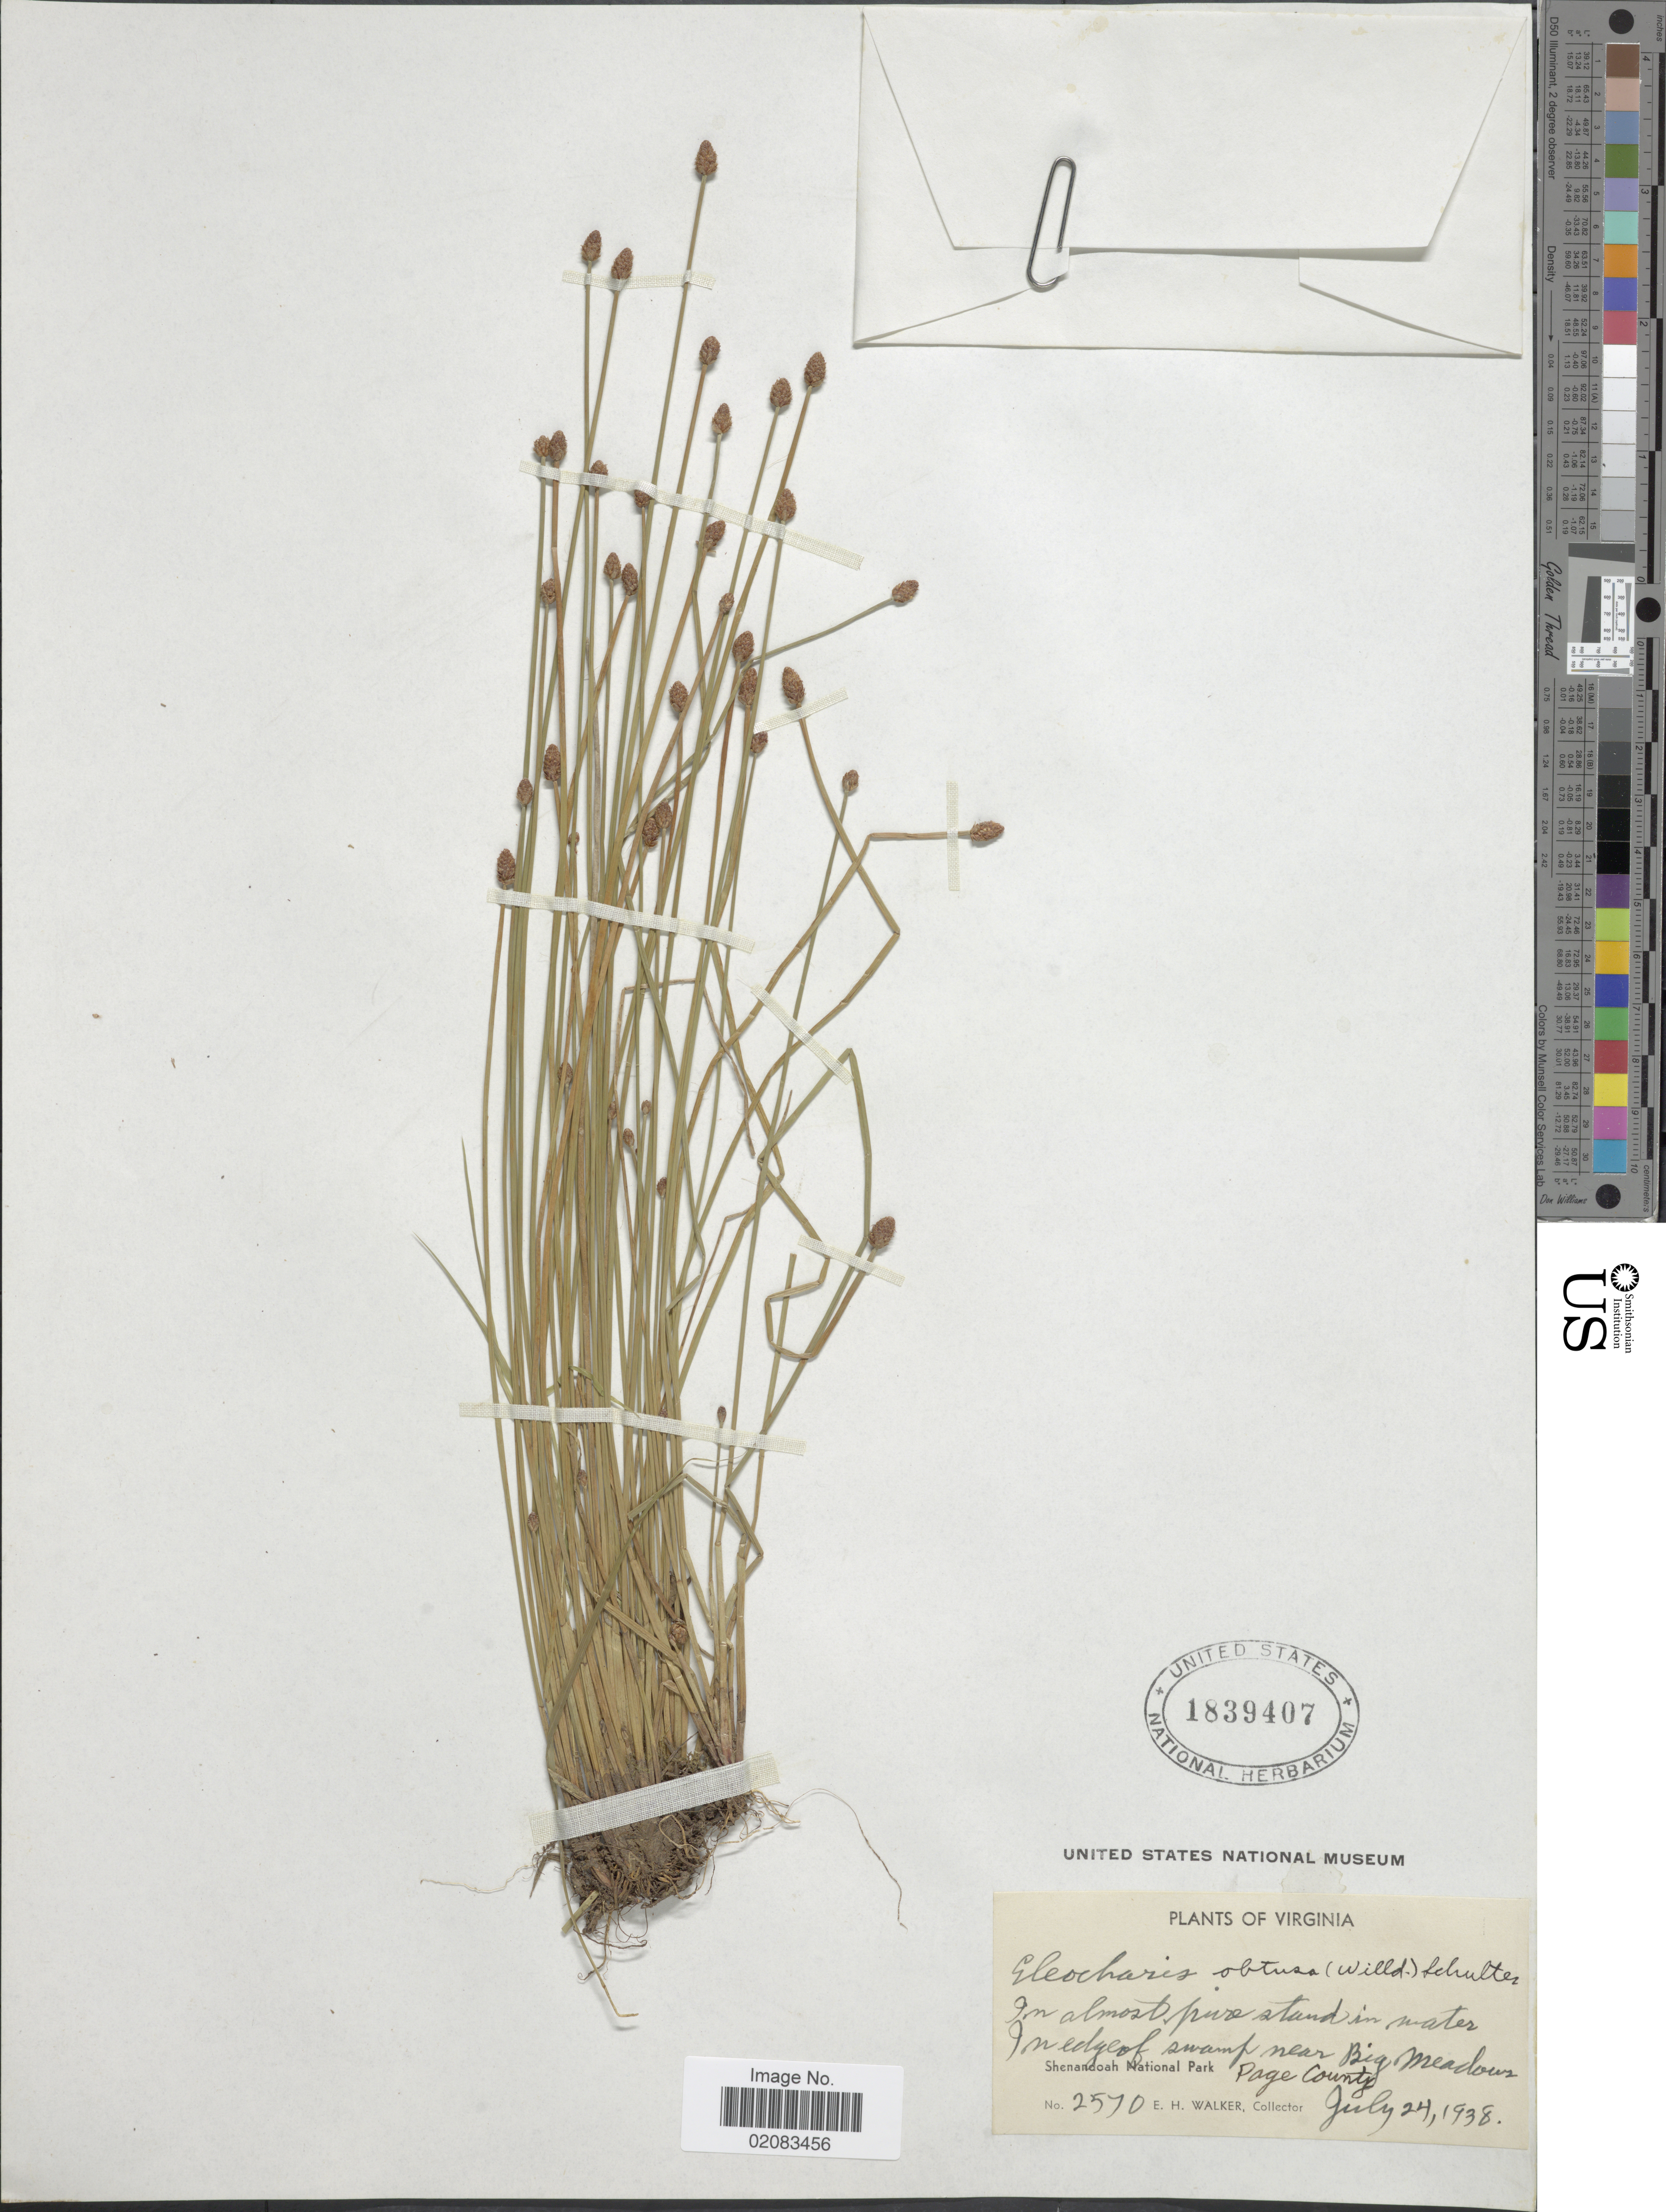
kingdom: Plantae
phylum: Tracheophyta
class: Liliopsida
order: Poales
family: Cyperaceae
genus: Eleocharis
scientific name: Eleocharis obtusa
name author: (Willd.) Schult.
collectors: E. H. Walker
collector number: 2570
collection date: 1938-07-24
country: United States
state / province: Virginia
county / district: Page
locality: In edge of swamp near Big Meadows, Shenandoah National Park, Page County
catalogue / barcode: US 1839407